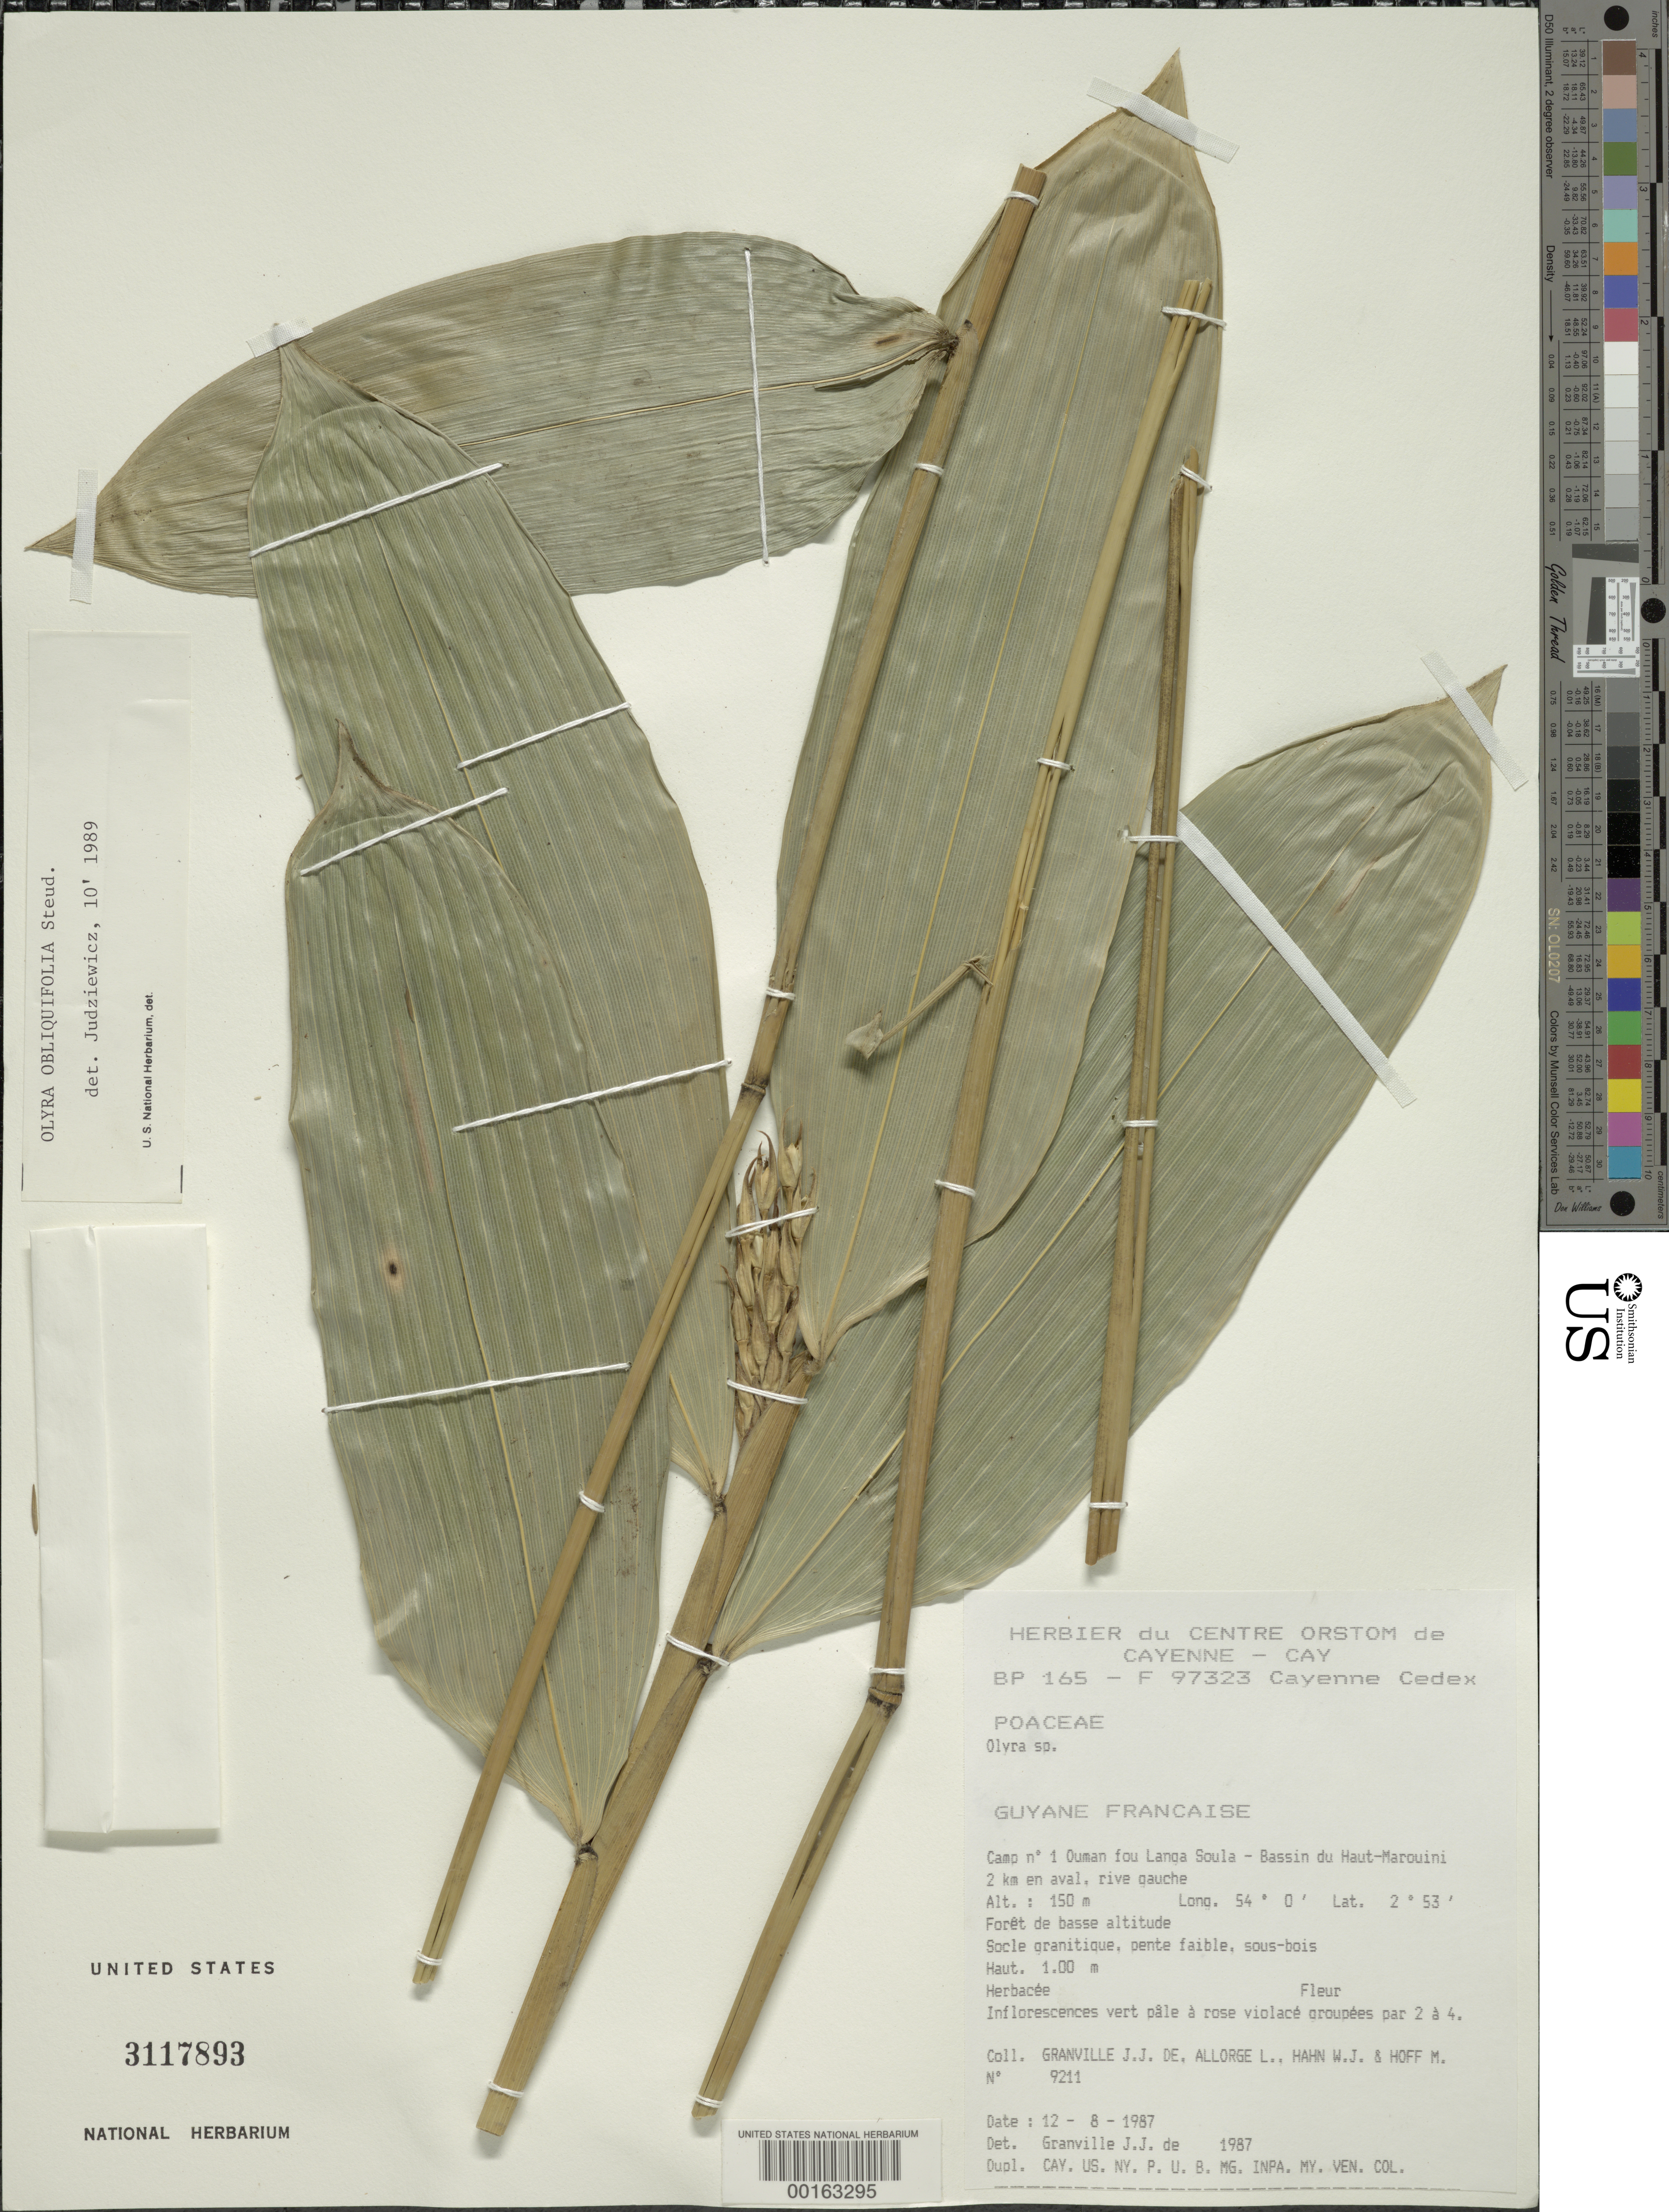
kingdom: Plantae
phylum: Tracheophyta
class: Liliopsida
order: Poales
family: Poaceae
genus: Olyra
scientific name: Olyra obliquifolia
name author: Steud.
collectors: J.-J. de Granville, L. Allorge, W. J. Hahn & M. Hoff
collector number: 9211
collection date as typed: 12 Aug 1987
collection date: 1987-08-12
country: French Guiana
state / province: Saint-Laurent-du-Maroni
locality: Bassin du haut-marouini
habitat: Forest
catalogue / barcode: US 3117893